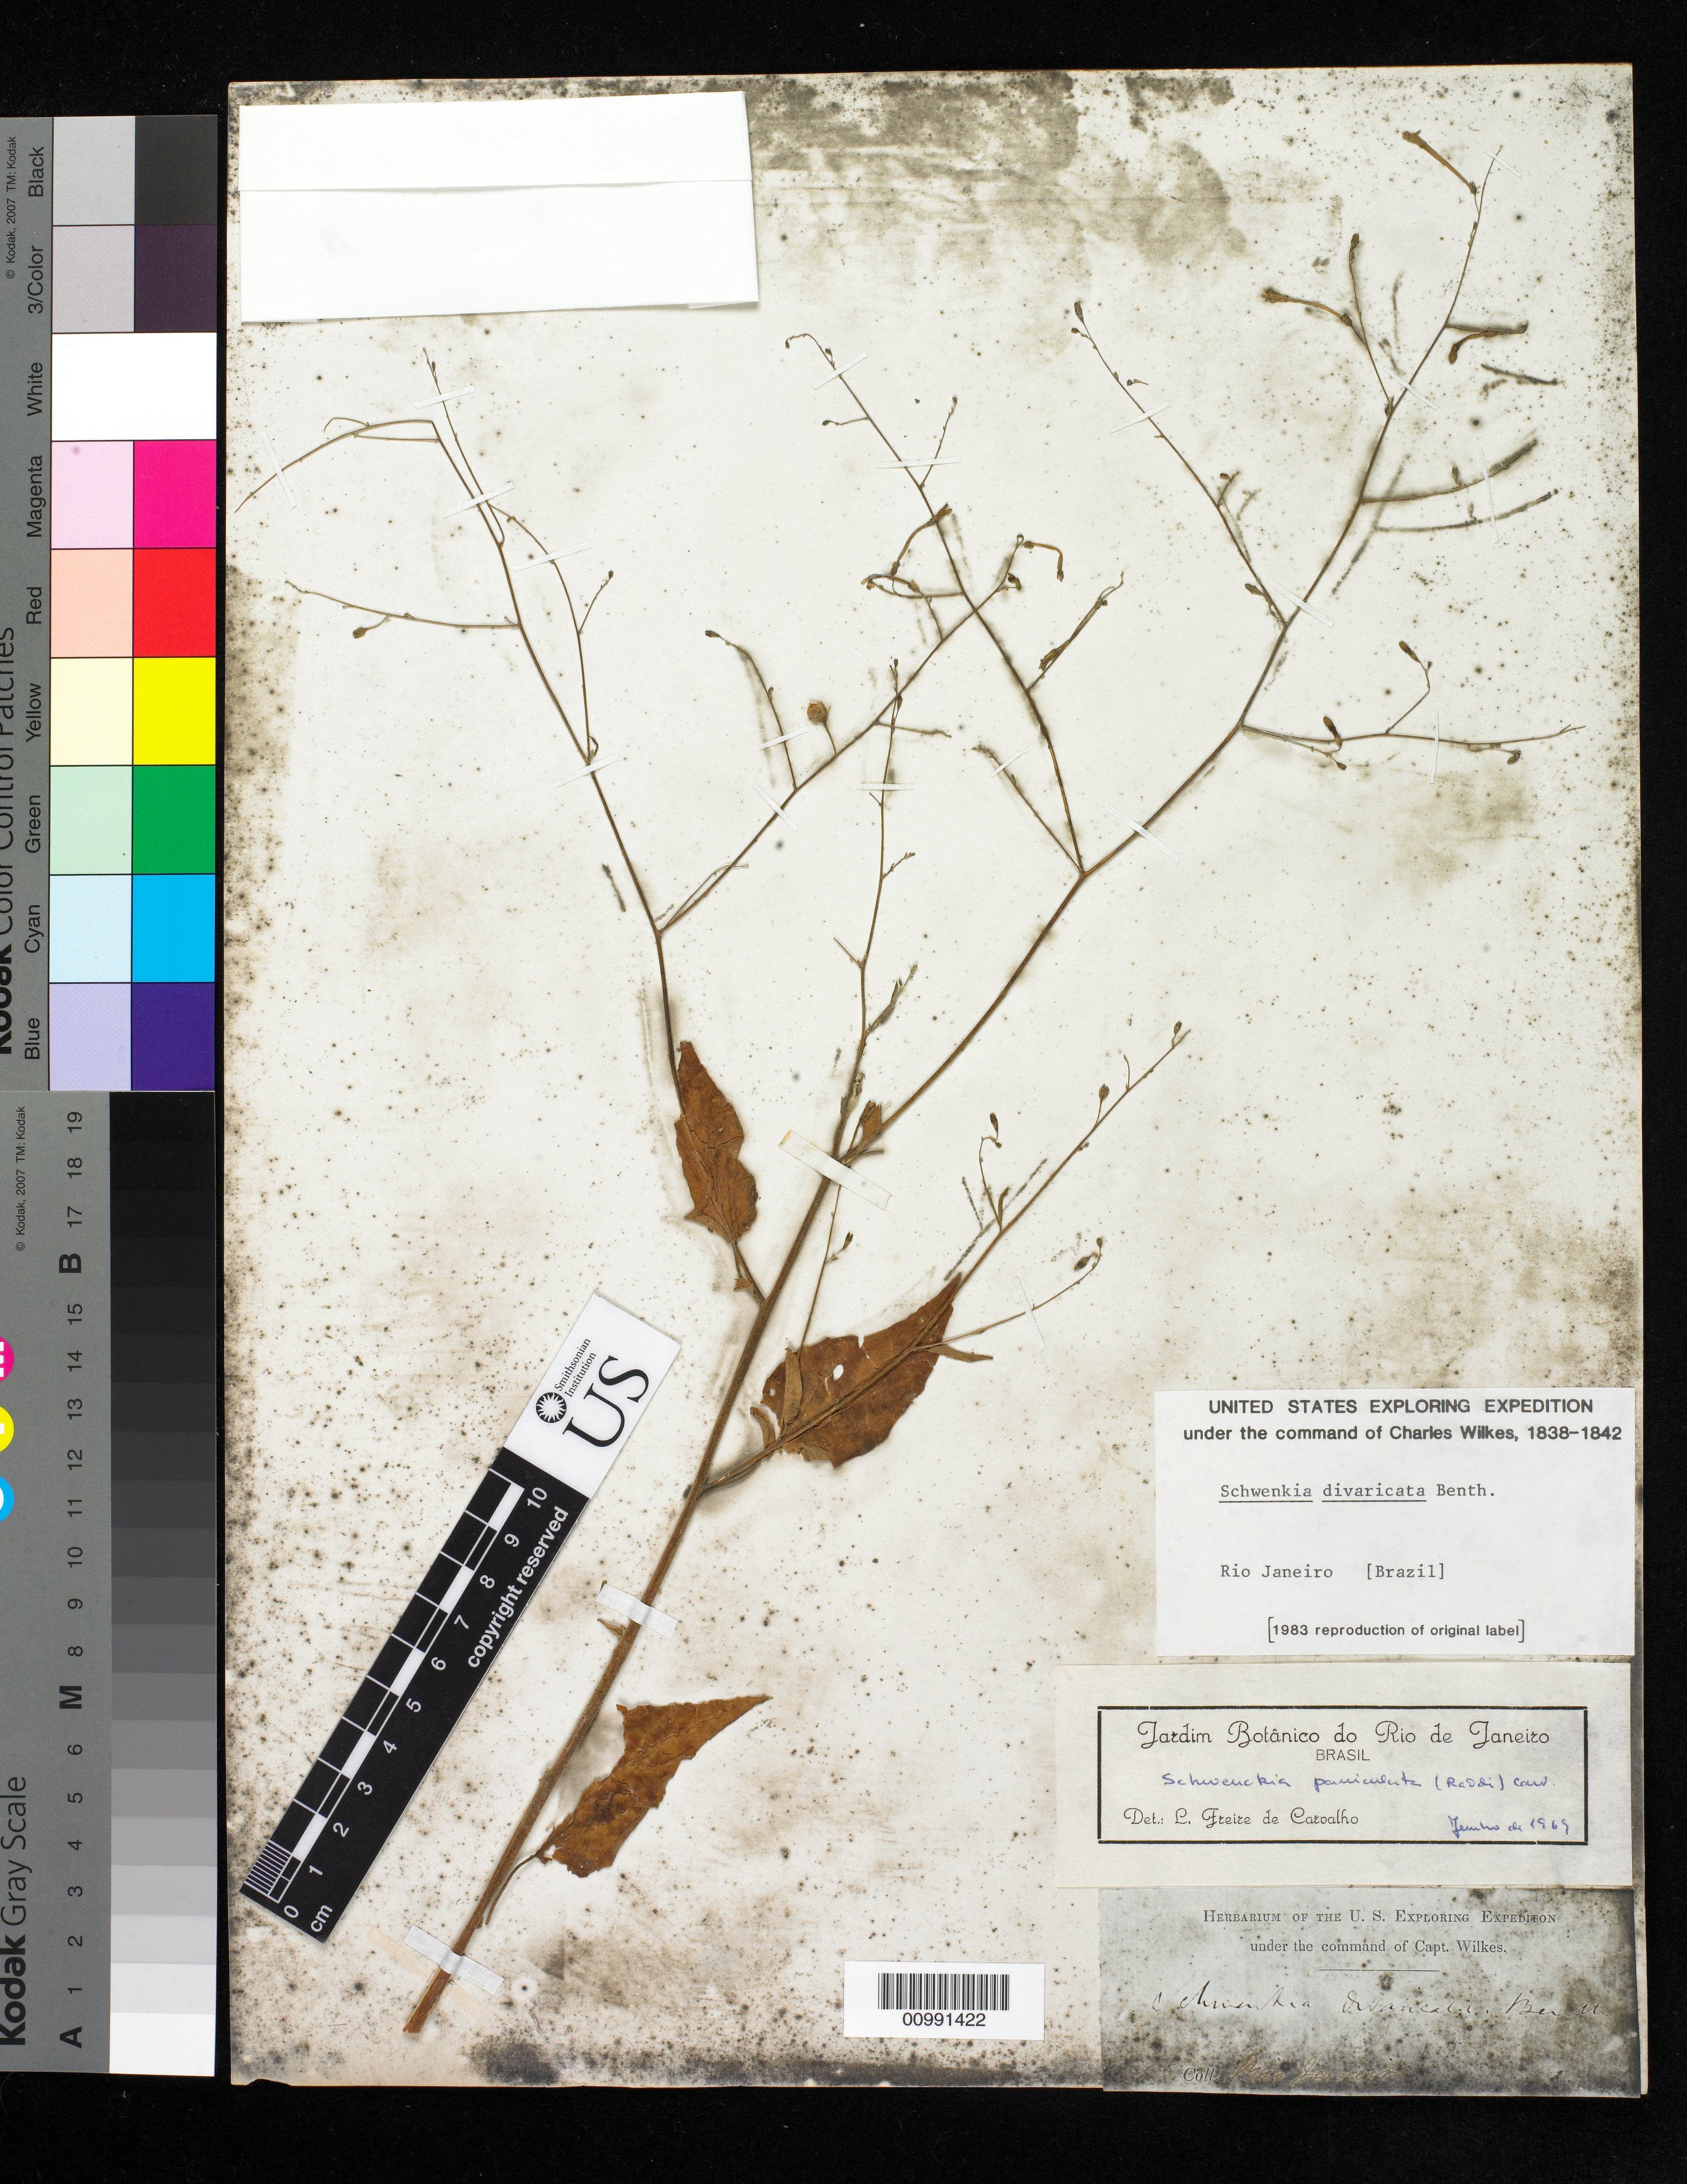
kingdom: Plantae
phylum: Tracheophyta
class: Magnoliopsida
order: Solanales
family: Solanaceae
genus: Schwenckia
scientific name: Schwenckia paniculata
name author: (Raddi) Carvalho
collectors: Wilkes Explor. Exped.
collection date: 1838/1842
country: Brazil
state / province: Rio de Janeiro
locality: Rio Janeiro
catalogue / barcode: US 98590